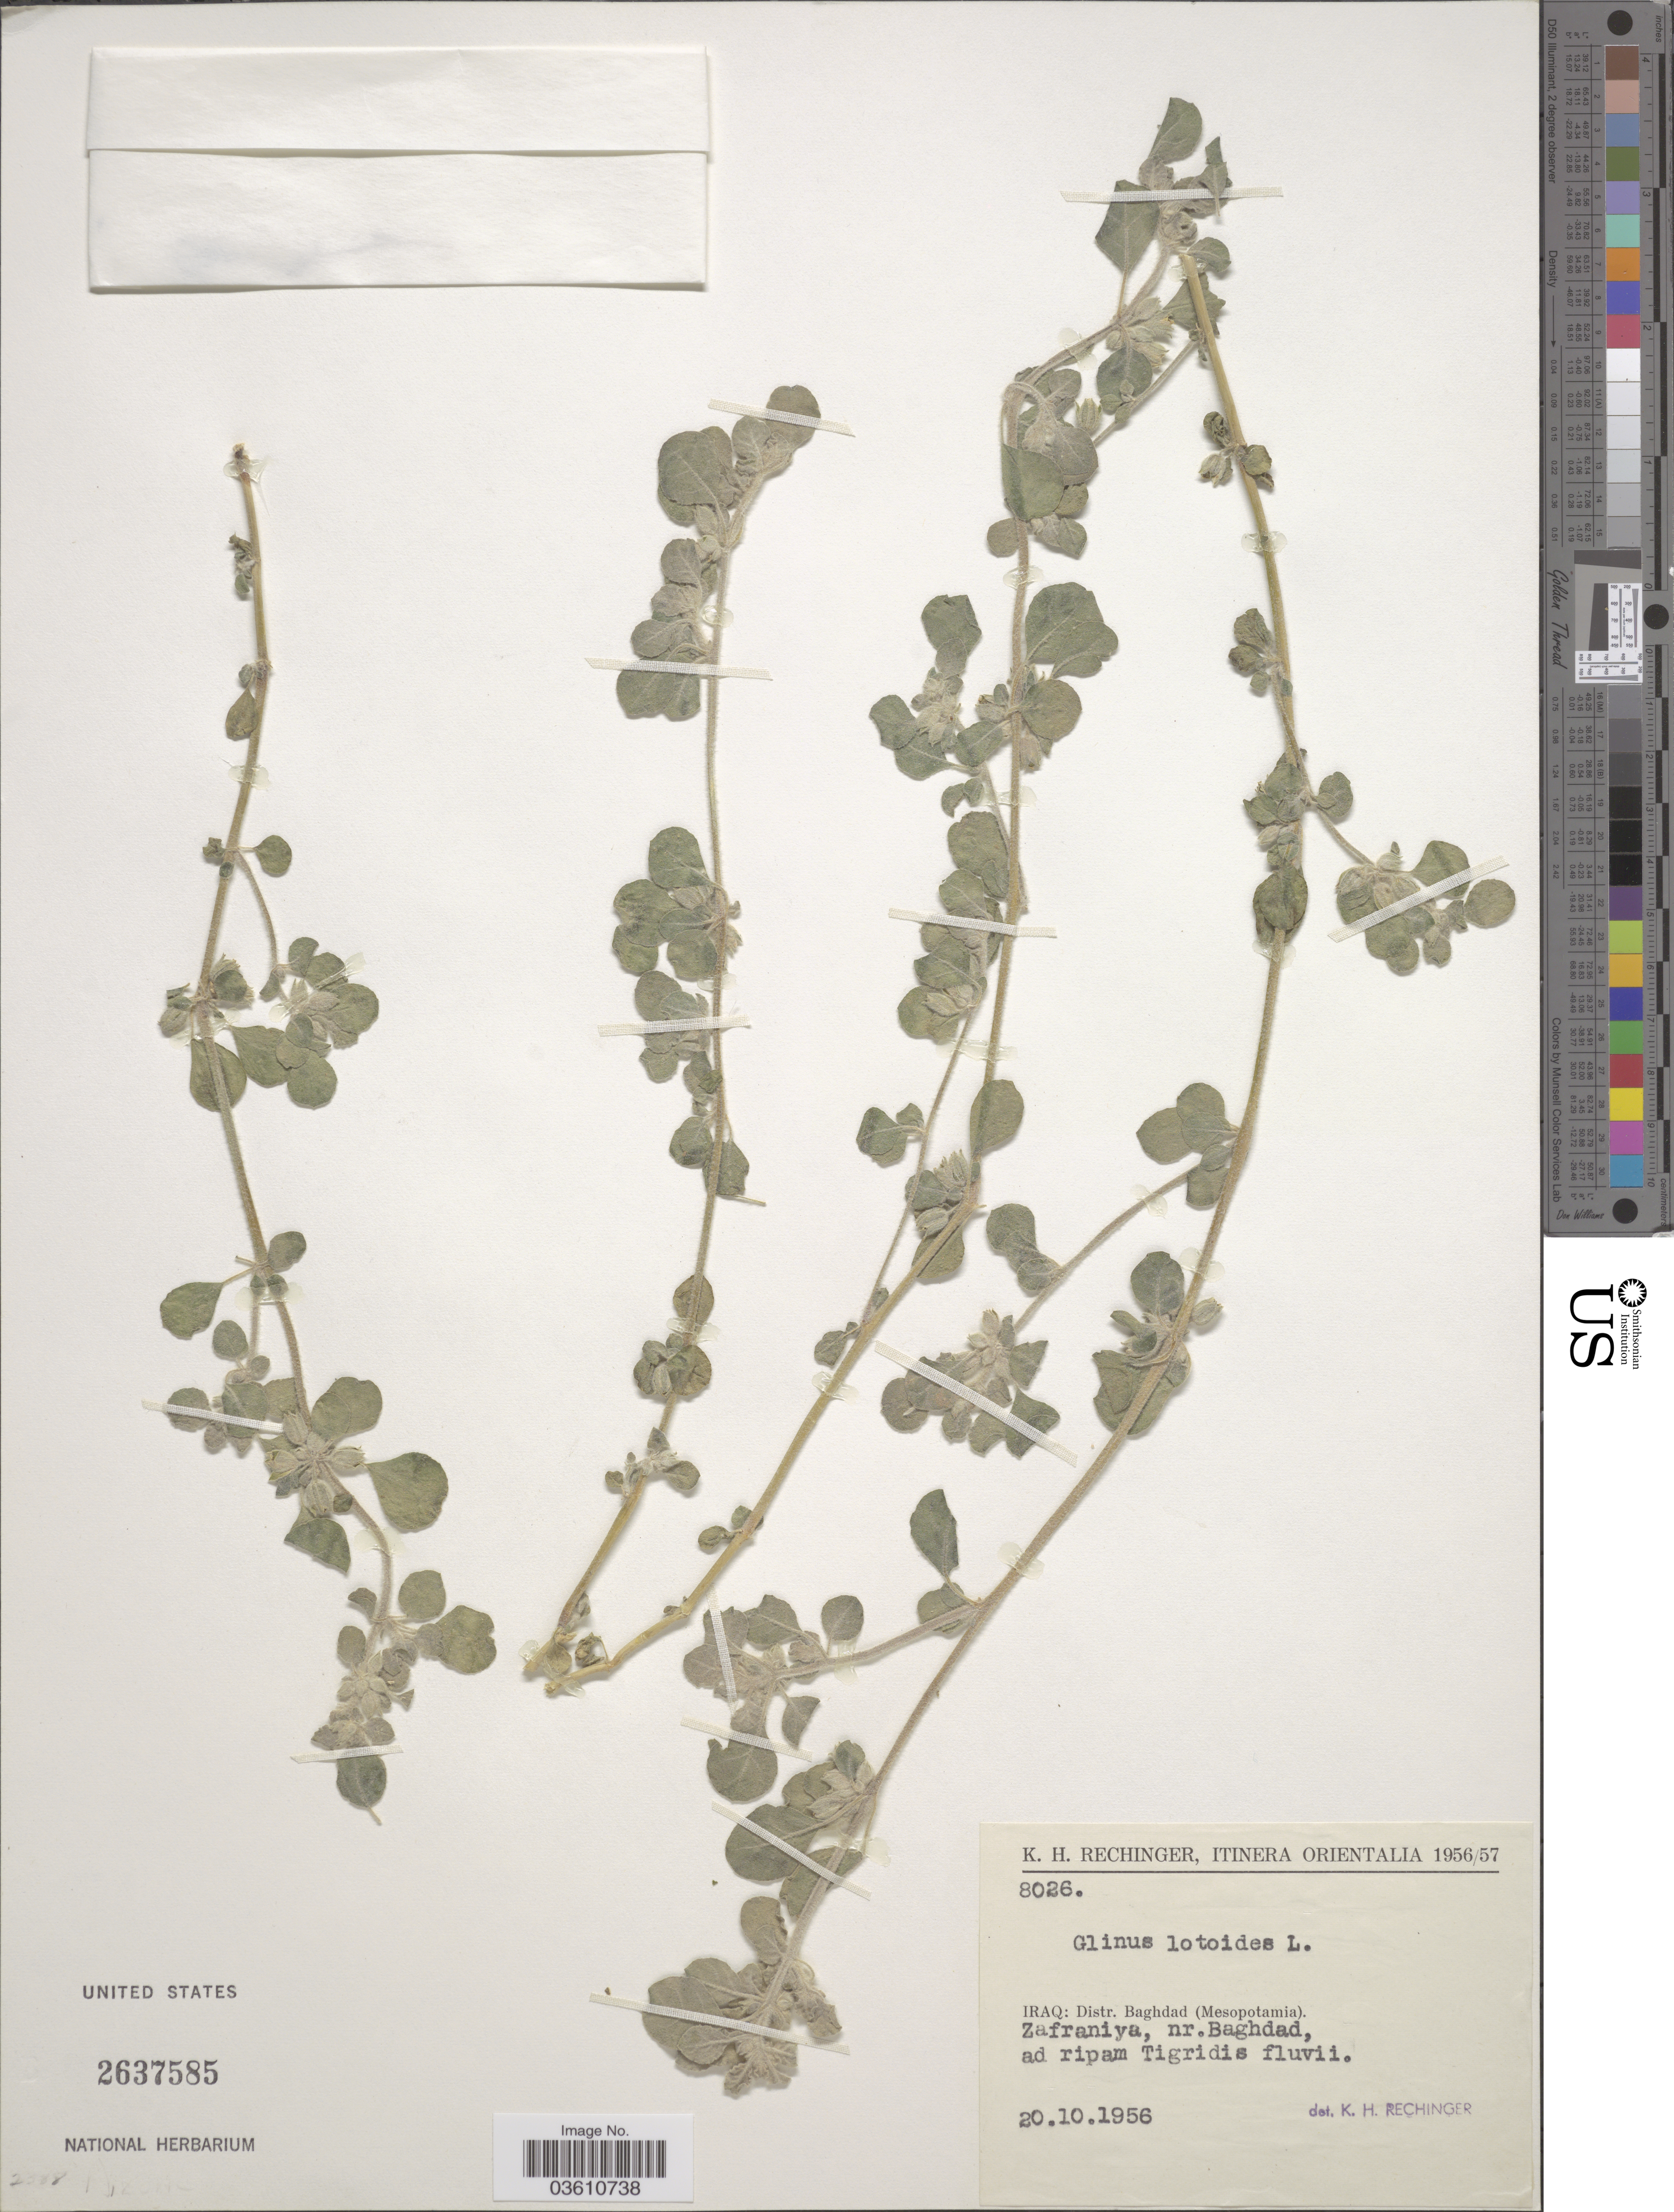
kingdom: Plantae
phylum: Tracheophyta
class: Magnoliopsida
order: Caryophyllales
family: Molluginaceae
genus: Glinus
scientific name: Glinus lotoides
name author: L.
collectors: K. H. Rechinger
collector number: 8026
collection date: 1956-10-20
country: Iraq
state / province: Baghdad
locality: Orientalia. Distr. Baghdad (Mesopotamia). Zafraniya, nr. Baghdad ad ripam Tigridis fluvii.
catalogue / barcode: US 2637585